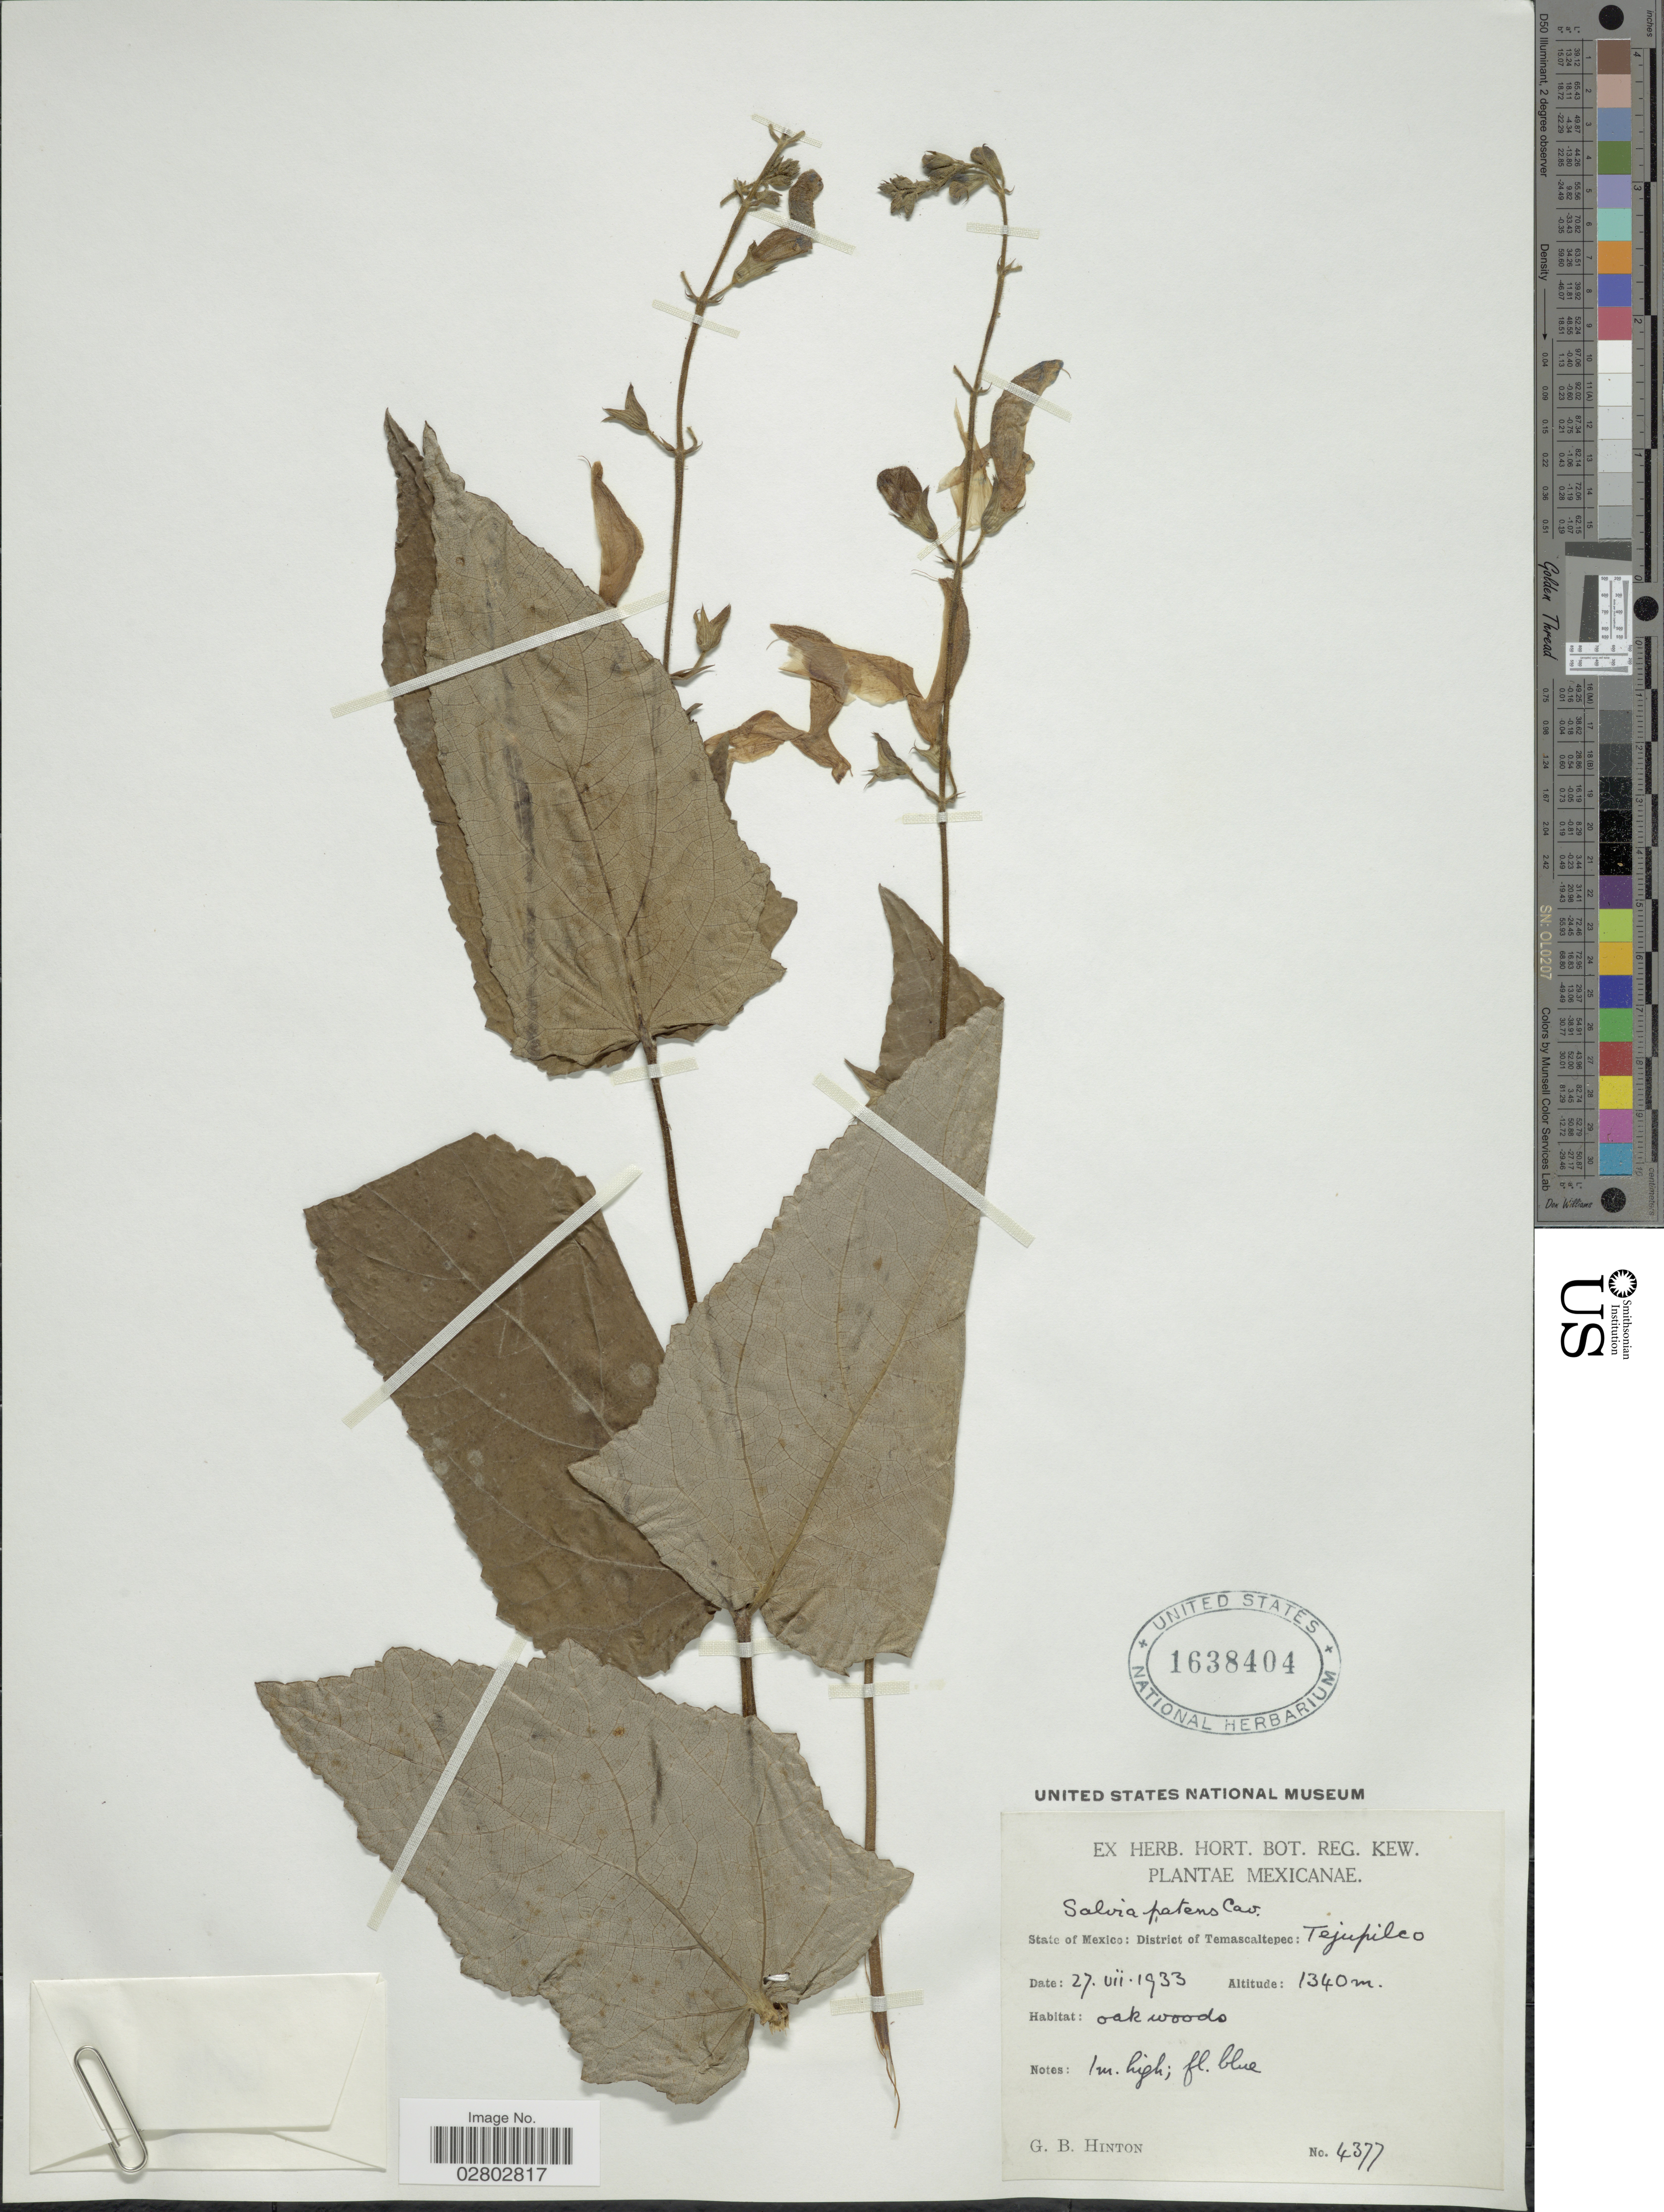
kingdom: Plantae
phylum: Tracheophyta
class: Magnoliopsida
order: Lamiales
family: Lamiaceae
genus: Salvia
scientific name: Salvia patens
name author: Cav.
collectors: G. B. Hinton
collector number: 4377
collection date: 1933-07-27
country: Mexico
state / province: México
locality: State of Mexico: District of Temascaltepec: Tejupilco.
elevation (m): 1340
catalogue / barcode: US 1638404